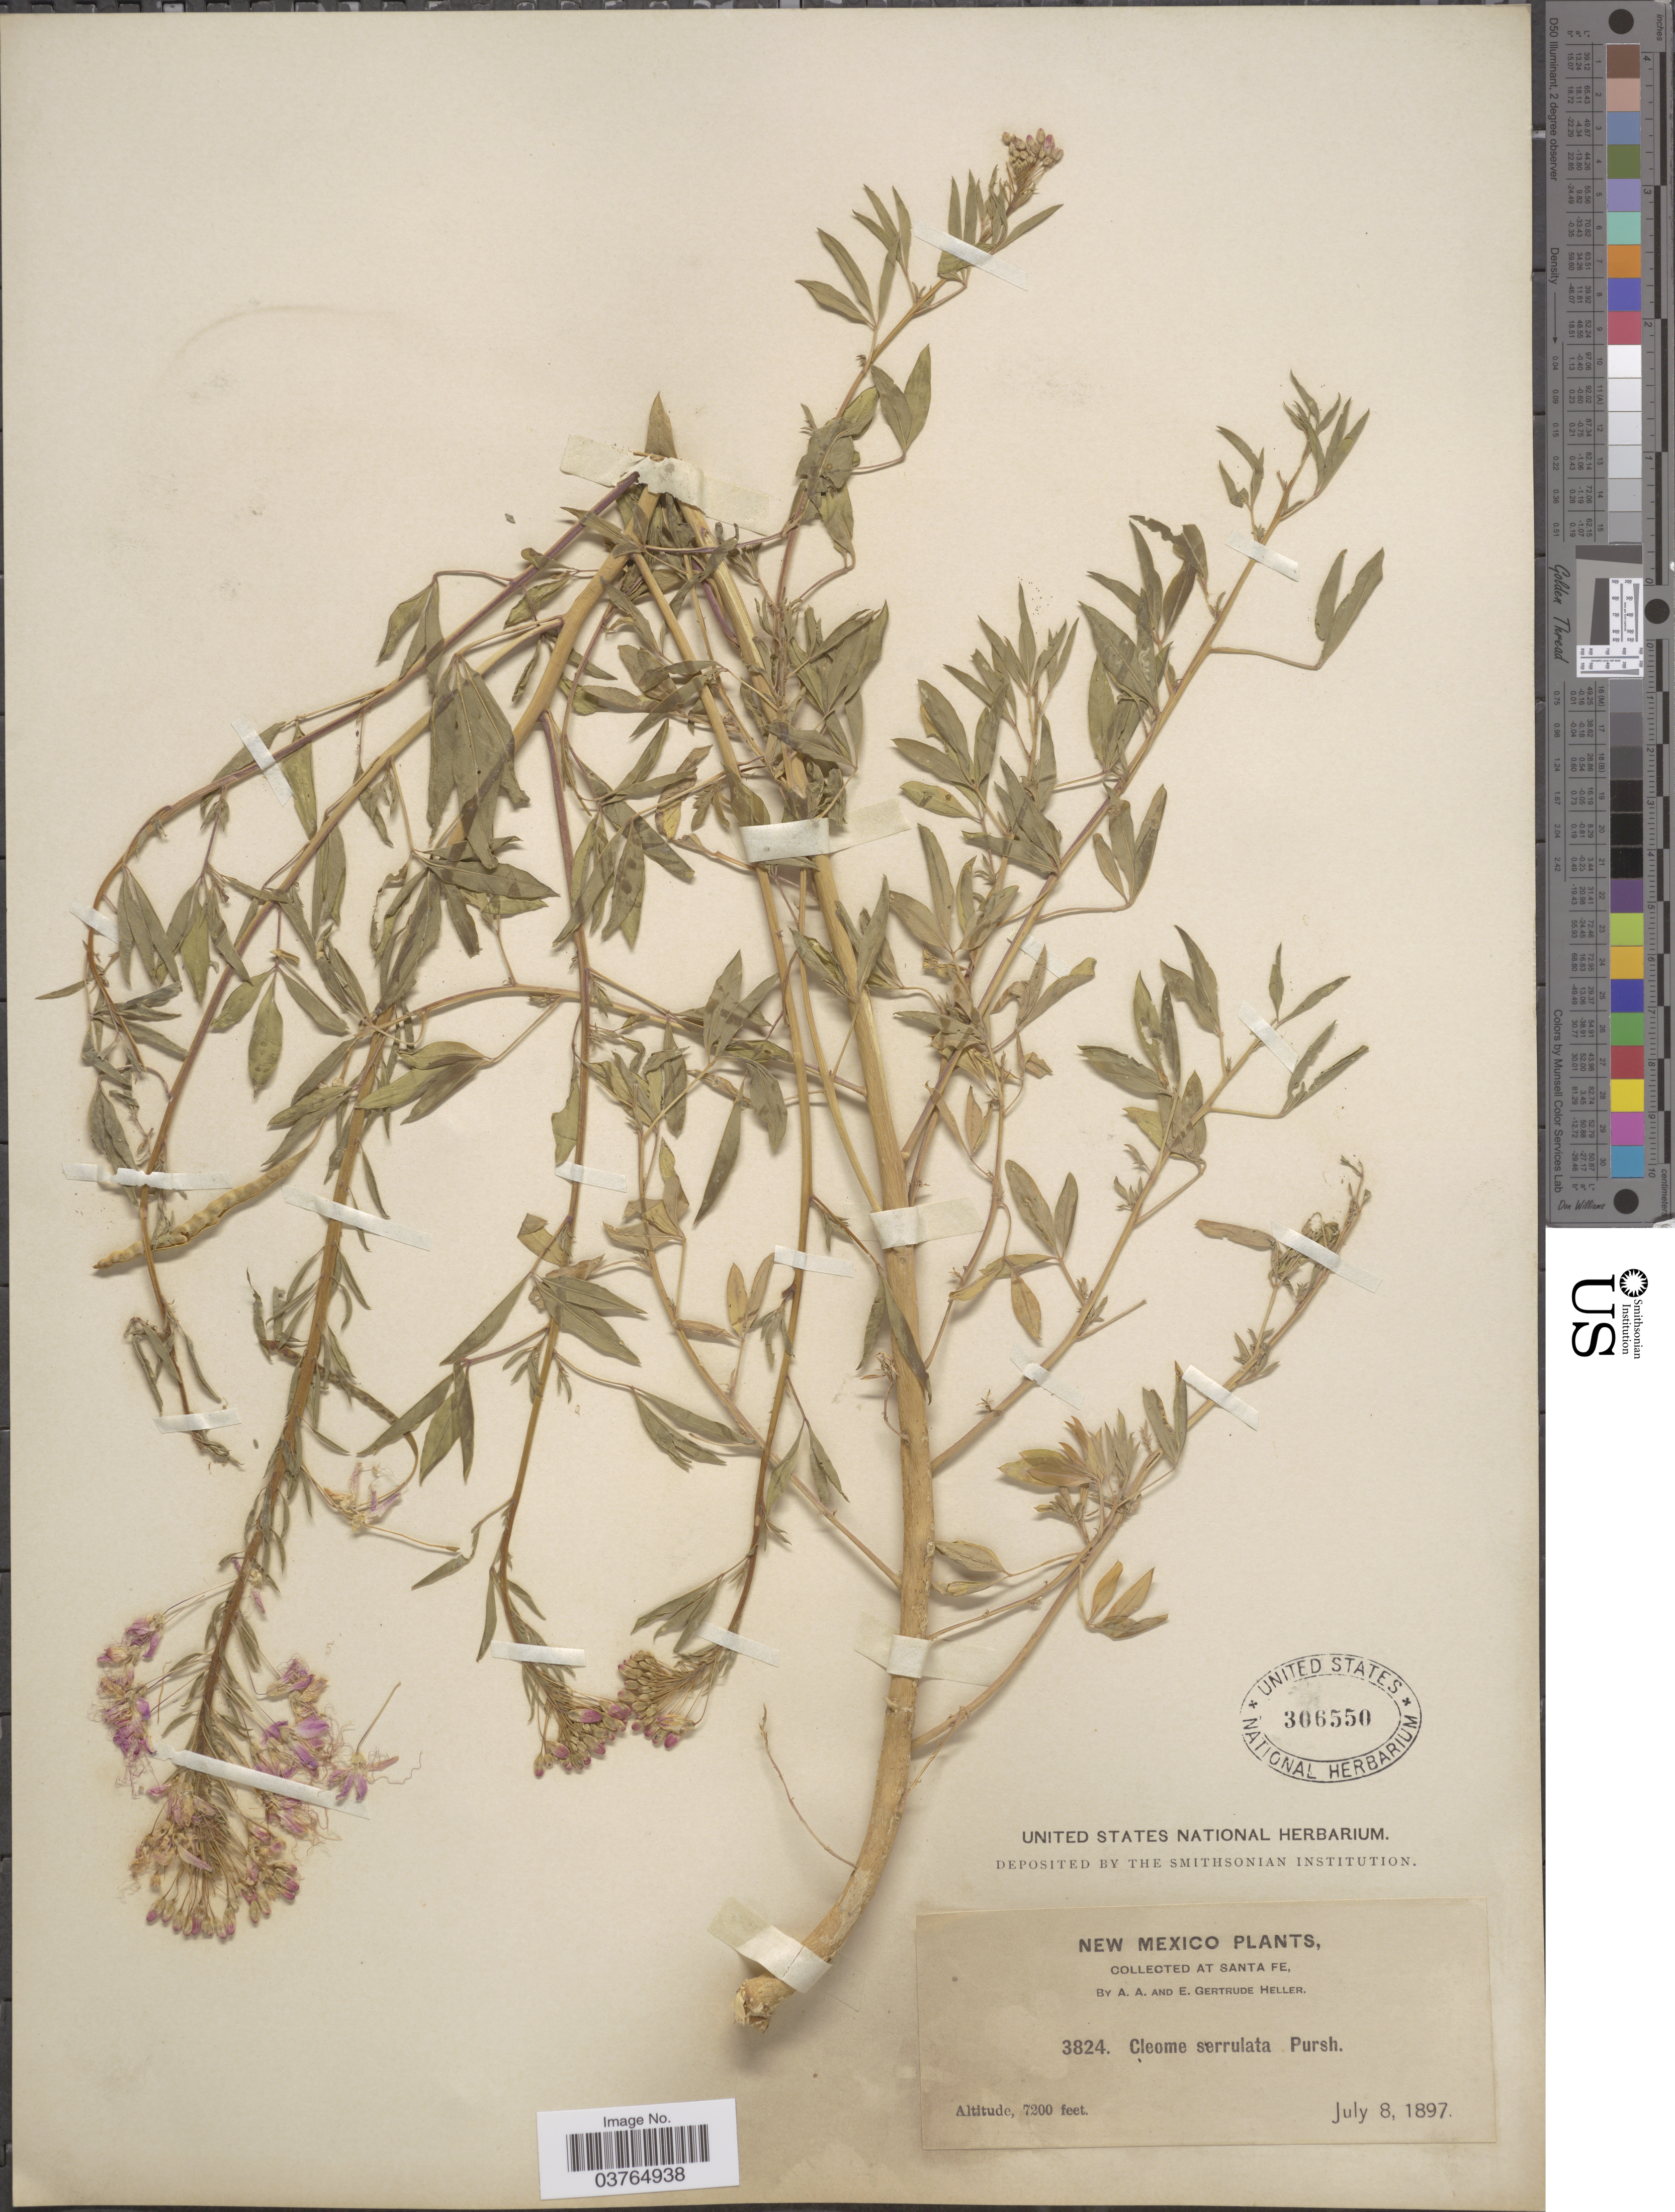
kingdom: Plantae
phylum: Tracheophyta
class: Magnoliopsida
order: Brassicales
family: Cleomaceae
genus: Cleomella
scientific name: Cleomella serrulata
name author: (Pursh) Roalson & J.C. Hall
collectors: A. A. Heller & E. G. Heller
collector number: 3824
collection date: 1897-07-08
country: United States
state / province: New Mexico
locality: At Santa Fe.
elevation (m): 2195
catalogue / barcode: US 306550